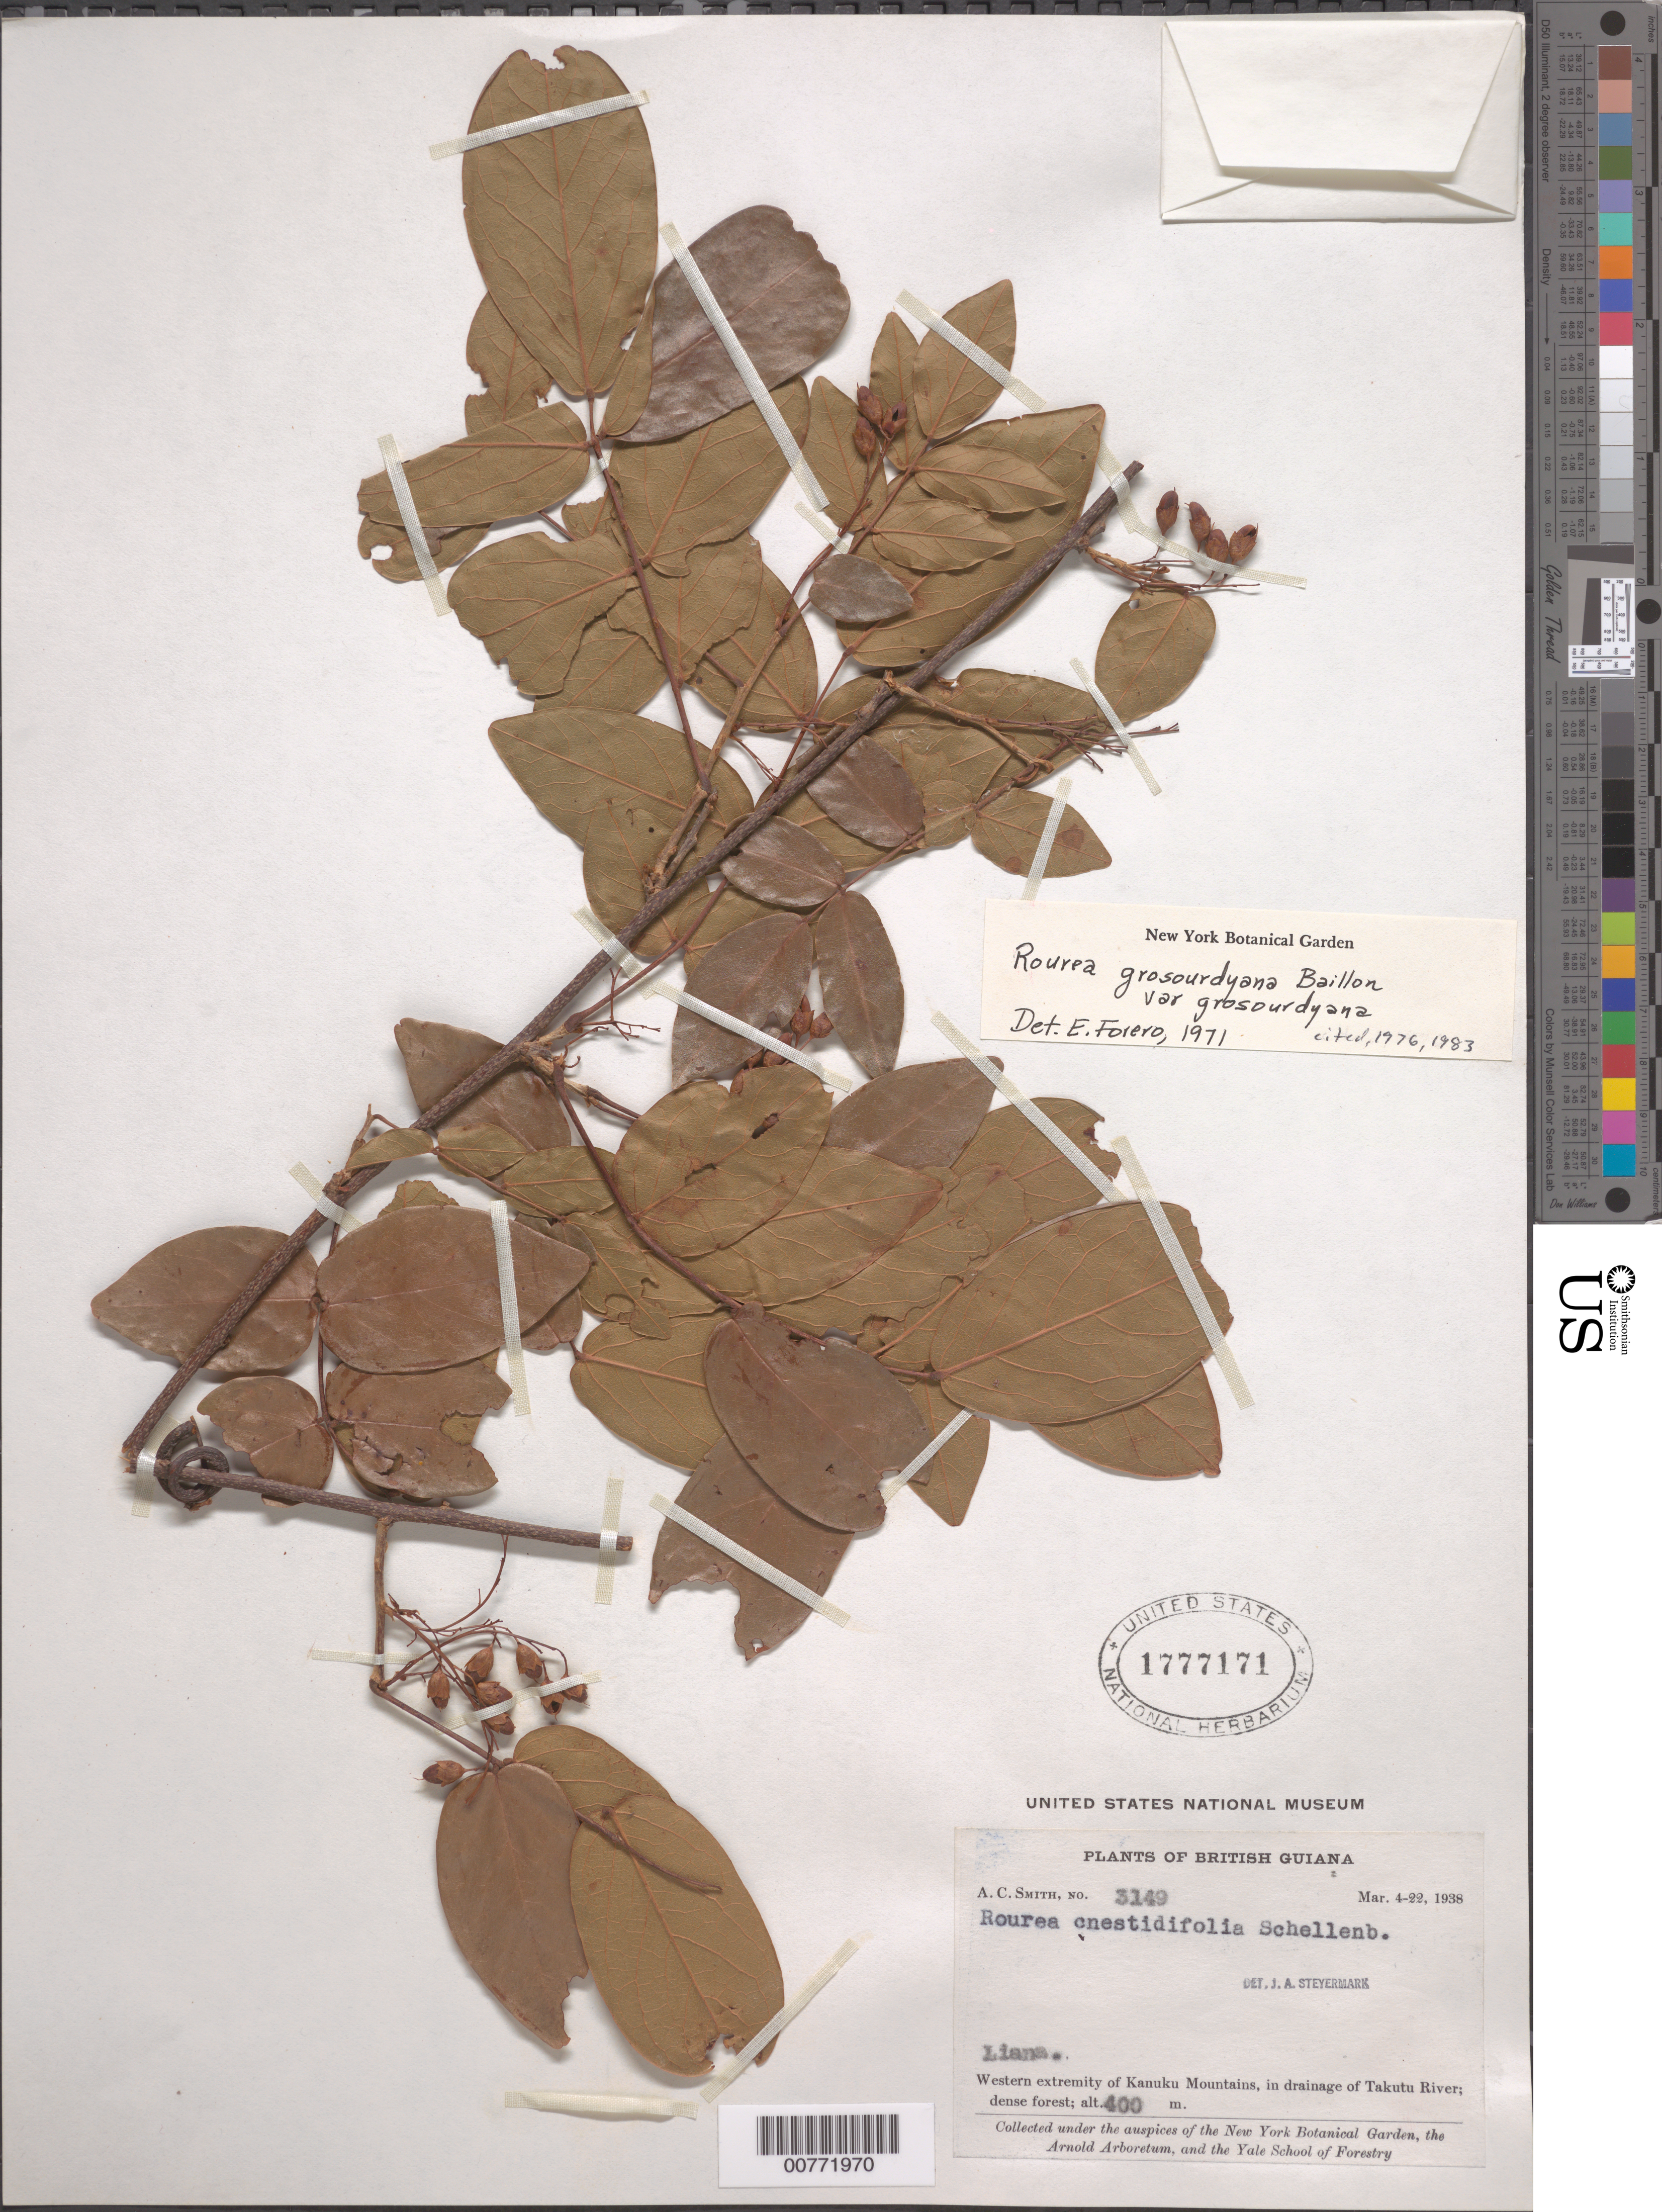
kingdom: Plantae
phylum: Tracheophyta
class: Magnoliopsida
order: Oxalidales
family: Connaraceae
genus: Rourea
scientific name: Rourea grosourdyana var. grosourdyana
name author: Baill.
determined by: Forero, E.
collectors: A. C. Smith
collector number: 3149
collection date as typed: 4-Mar-38 to 22-Mar-38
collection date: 1938-03-04/1938-03-22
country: Guyana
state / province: U. Takutu-U. Essequibo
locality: Kanuku Mts., drainage of Takutu R., western extremity of Kanuku Mountains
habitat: Dense forest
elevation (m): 400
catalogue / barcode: US 1777171